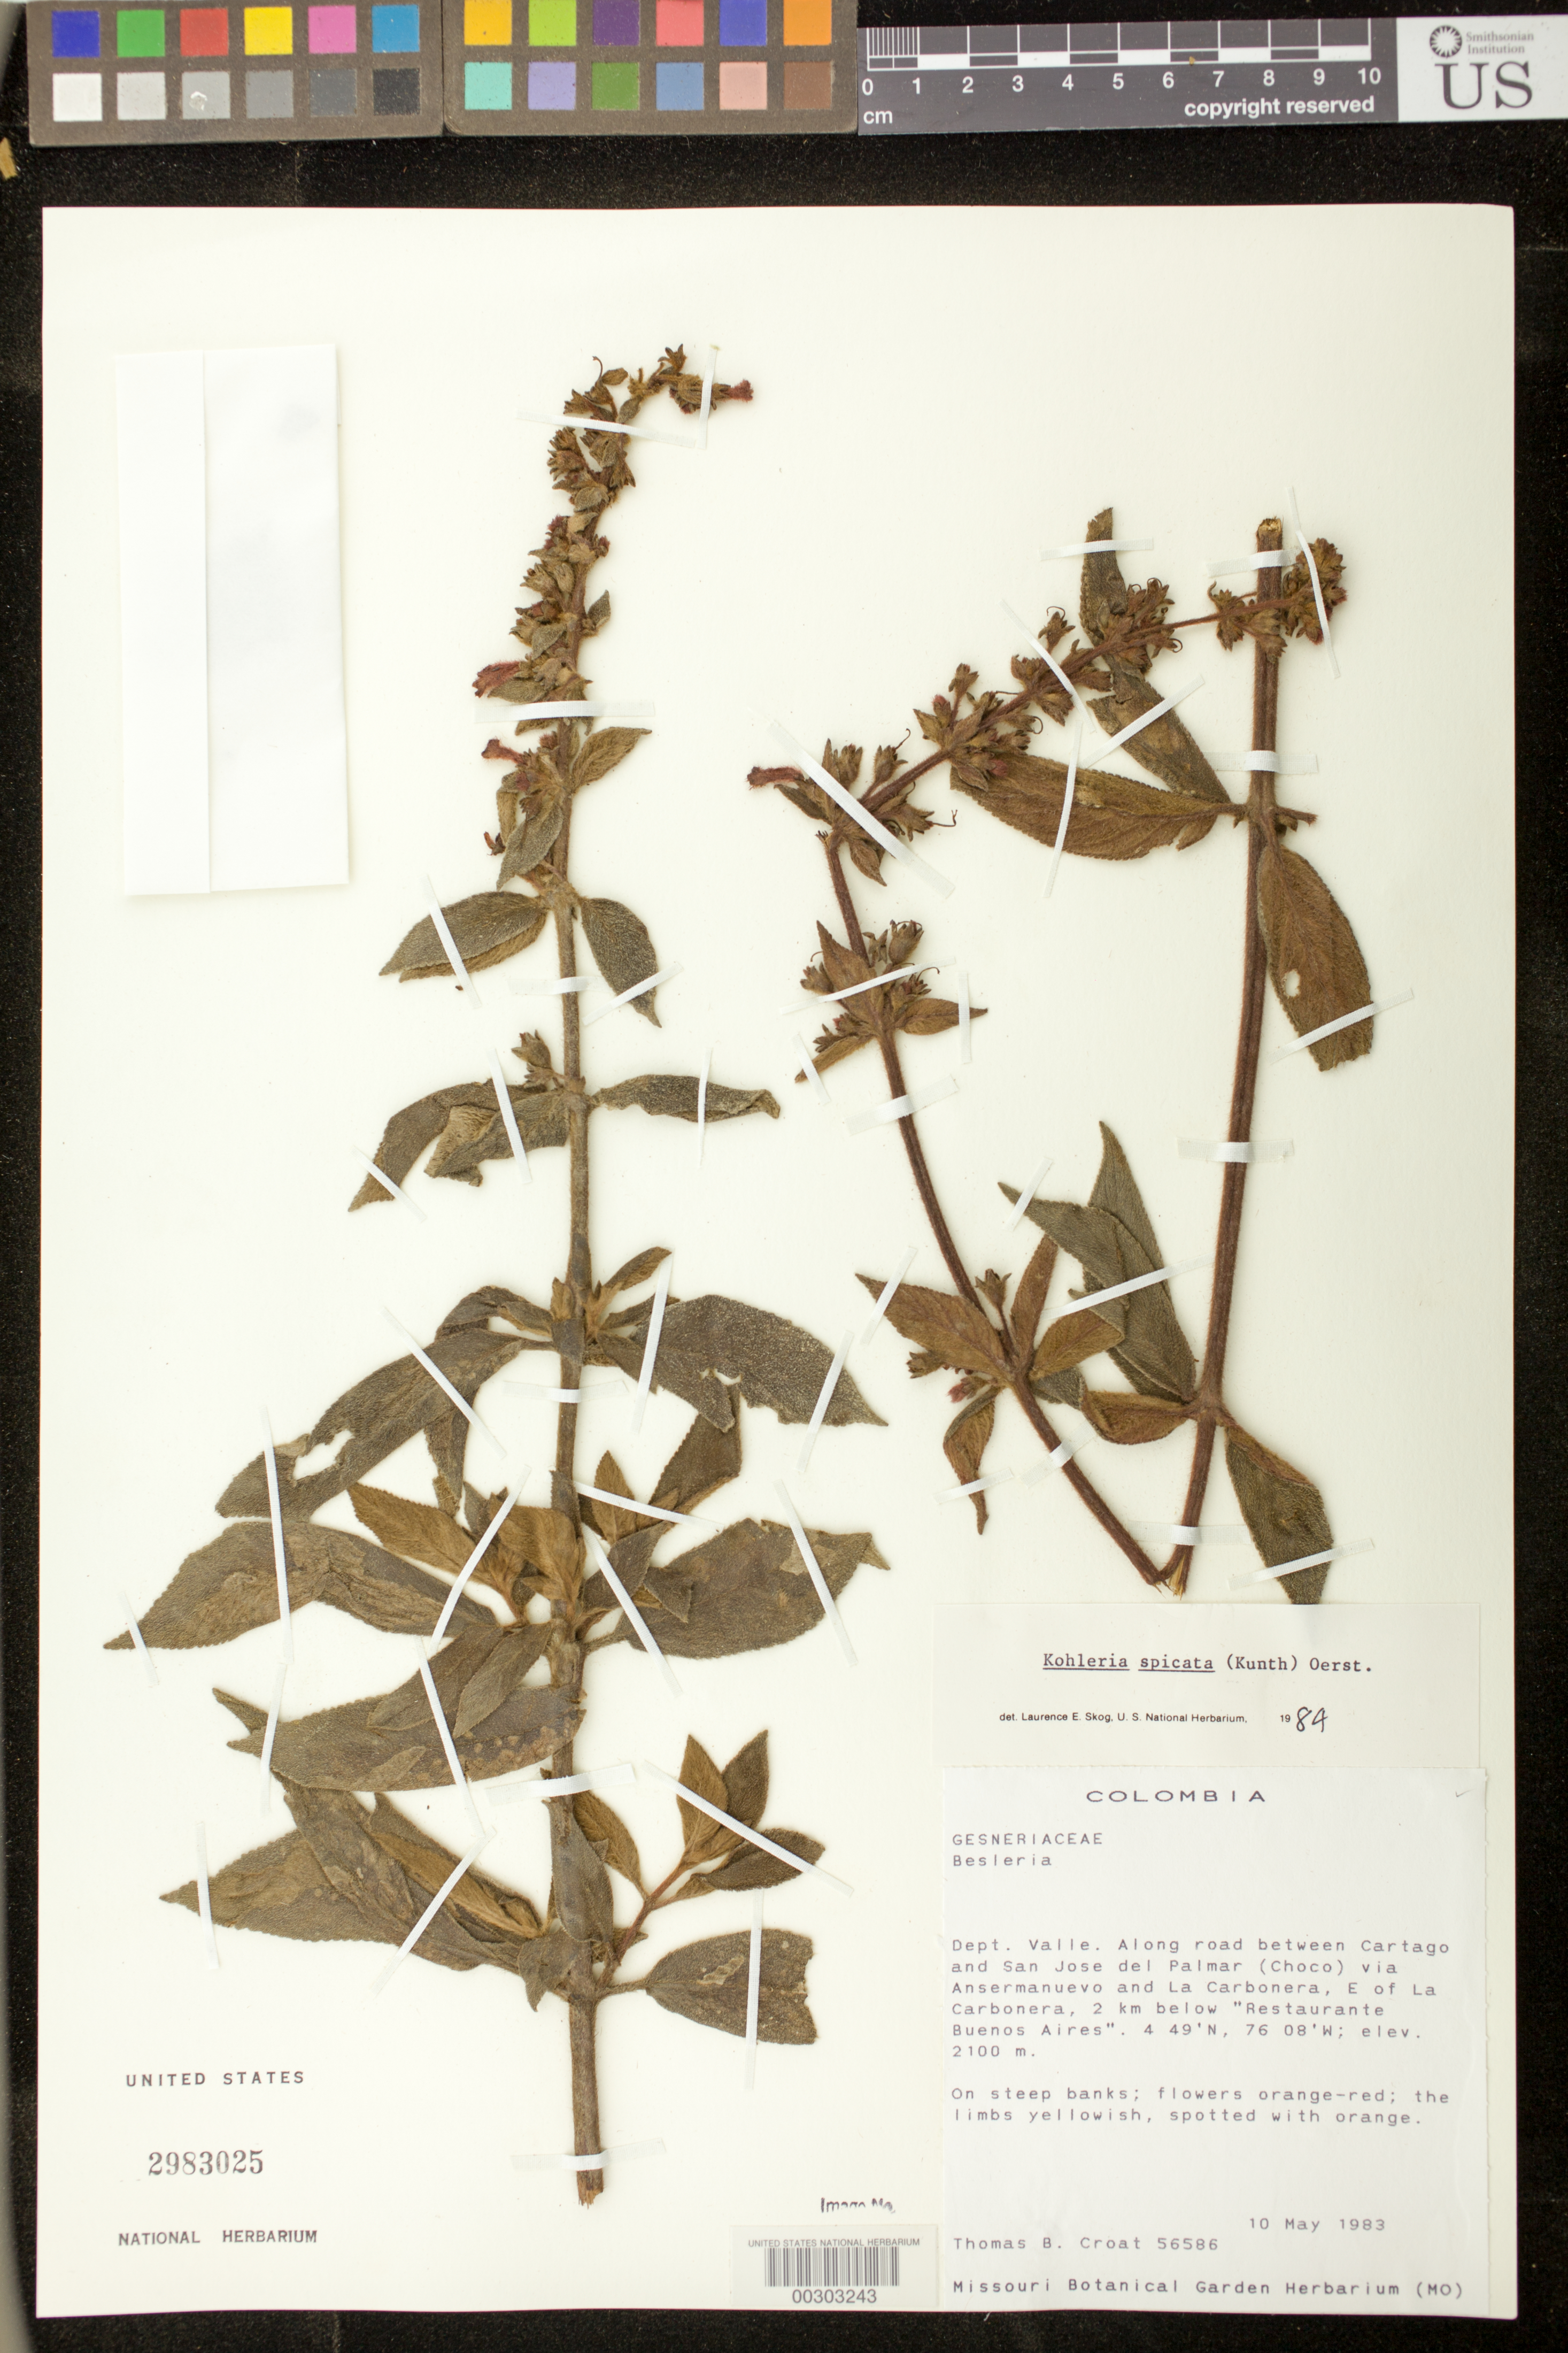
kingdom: Plantae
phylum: Tracheophyta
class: Magnoliopsida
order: Lamiales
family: Gesneriaceae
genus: Kohleria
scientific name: Kohleria spicata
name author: (Kunth) Oerst.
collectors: T. B. Croat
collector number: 56586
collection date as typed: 10 May 1983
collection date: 1983-05-10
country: Colombia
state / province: Valle del Cauca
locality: Along road between Cartago and San Jose del Palmar via Ansermanuevo and La Carbonera, 2 km below "Restaurante Buenos Aires"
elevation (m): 2100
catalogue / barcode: US 2983025